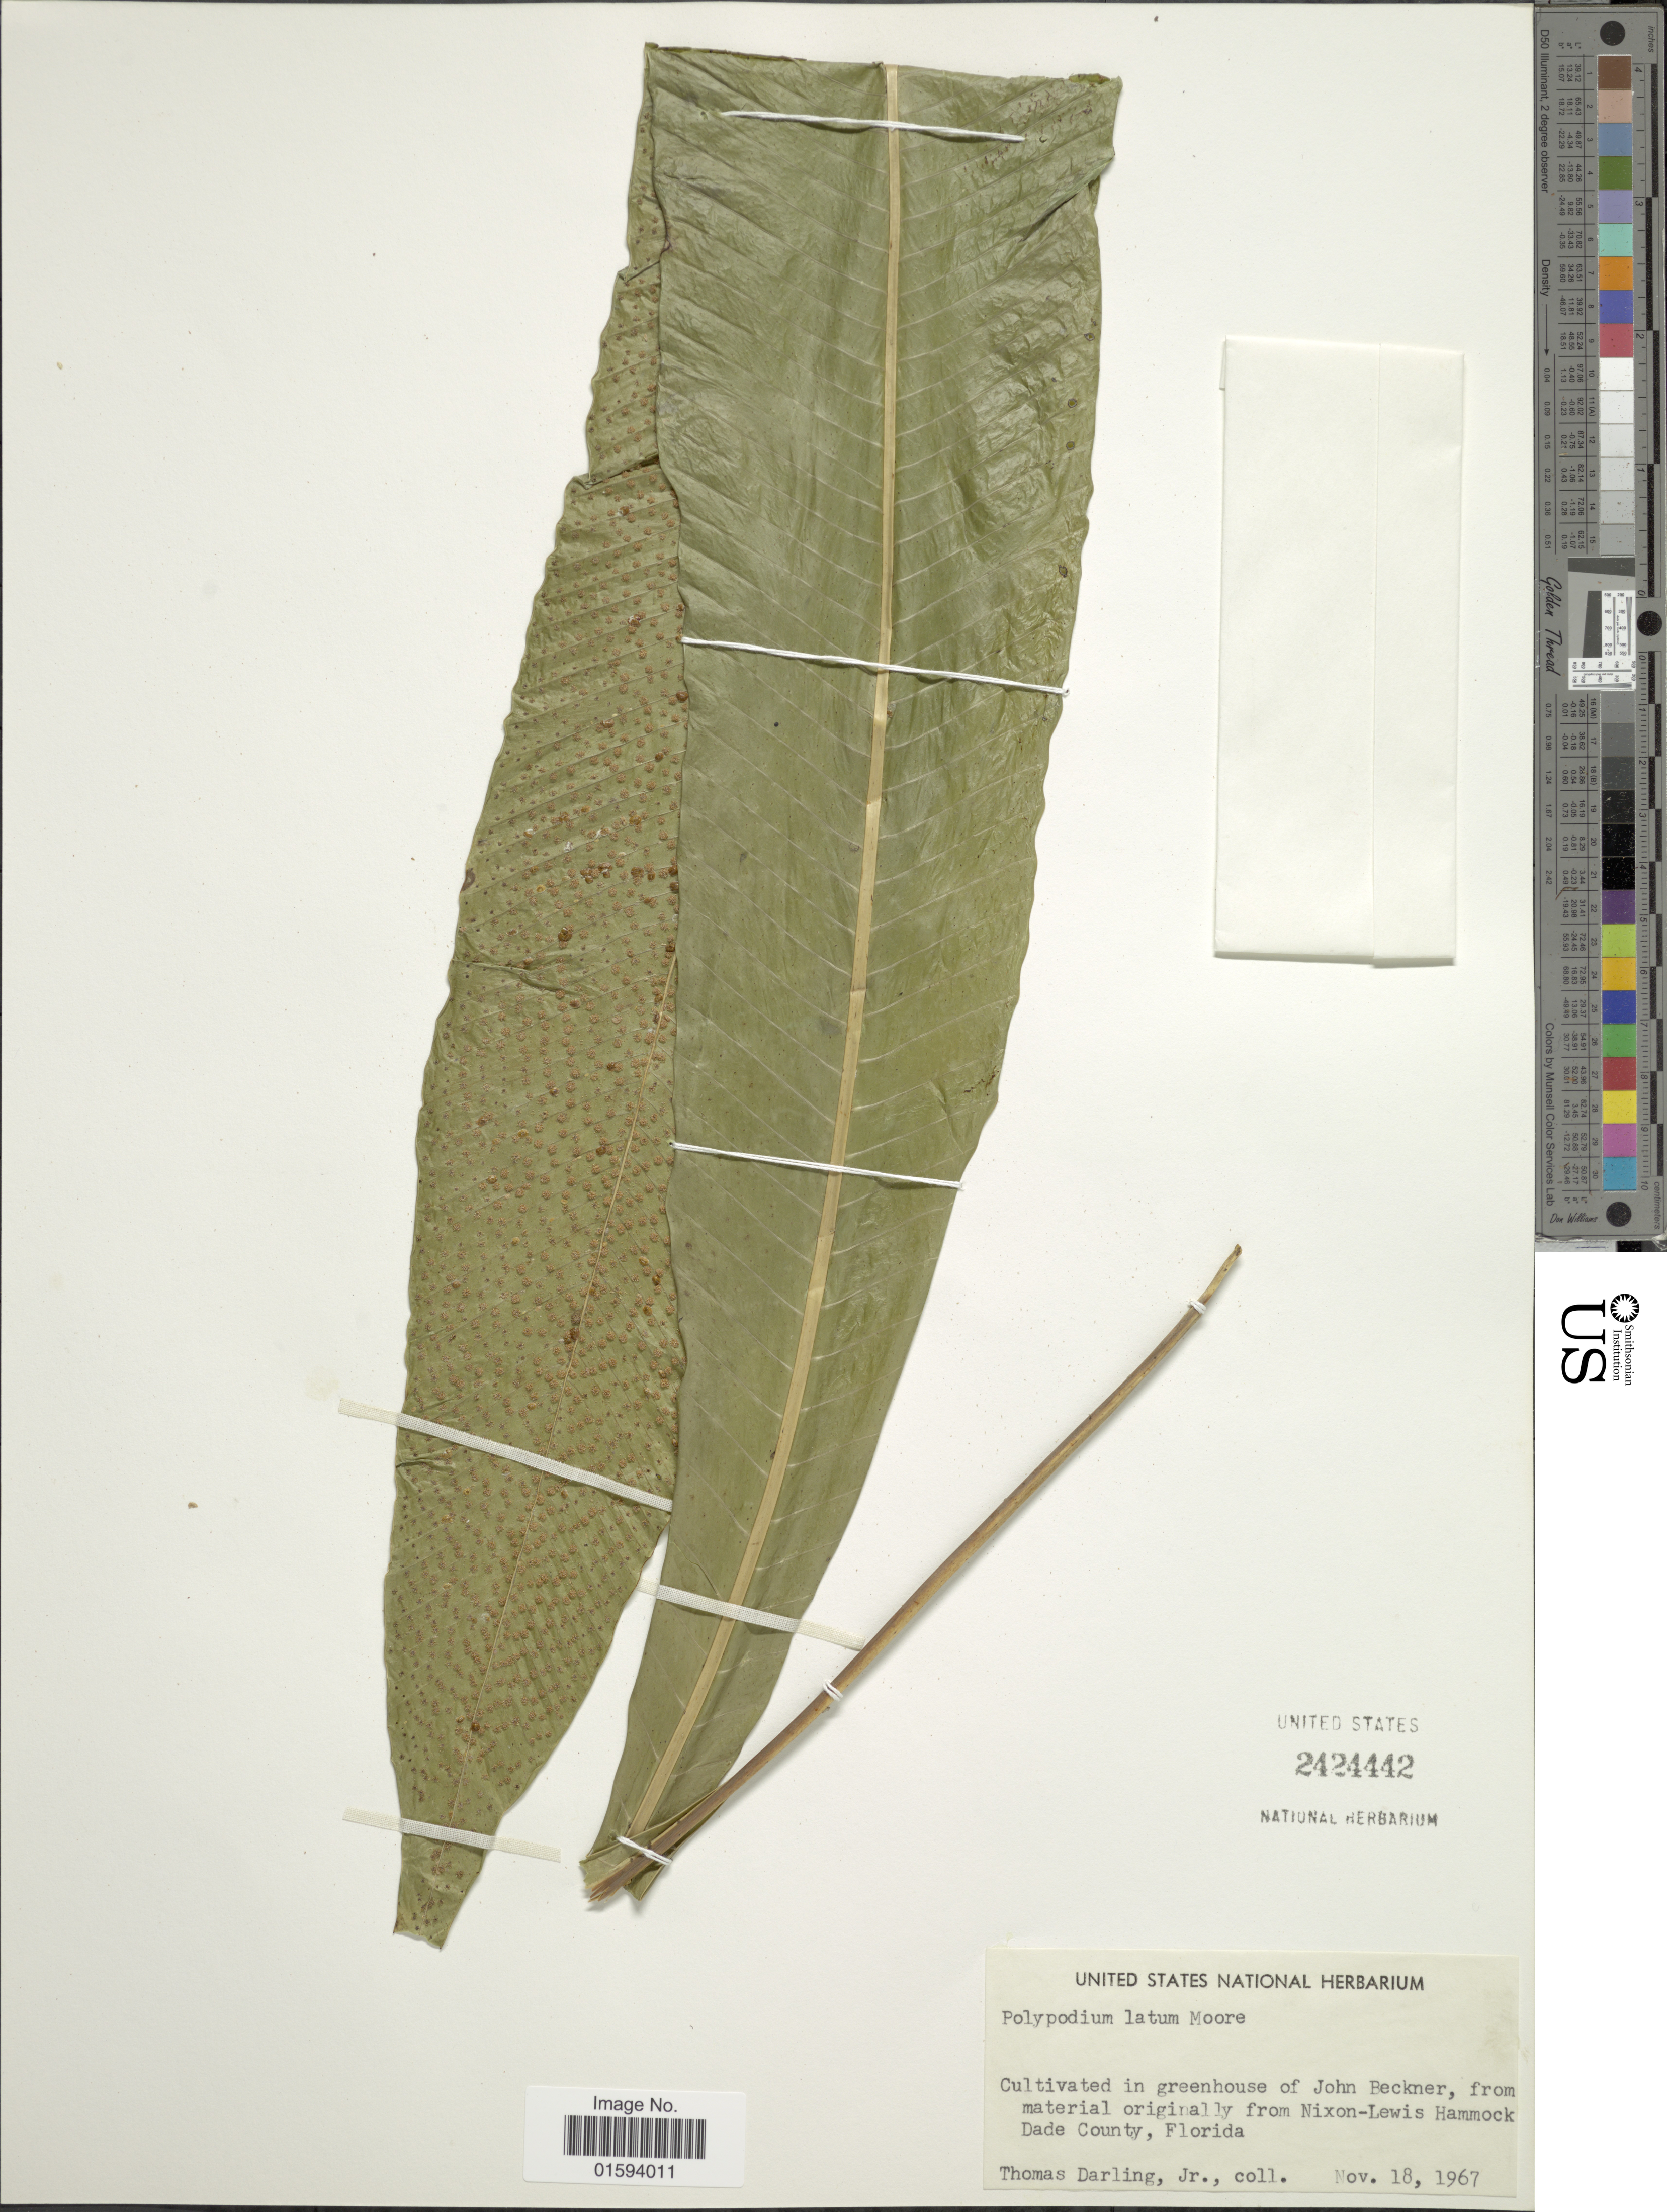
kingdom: Plantae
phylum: Tracheophyta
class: Polypodiopsida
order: Polypodiales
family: Polypodiaceae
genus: Polypodium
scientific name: Polypodium latum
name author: (T. Moore) T. Moore ex Sodiro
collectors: T. Darling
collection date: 1967-11-18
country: United States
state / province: Florida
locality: Cultivated in greenhouse of John Beckner, from material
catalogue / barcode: US 2424442